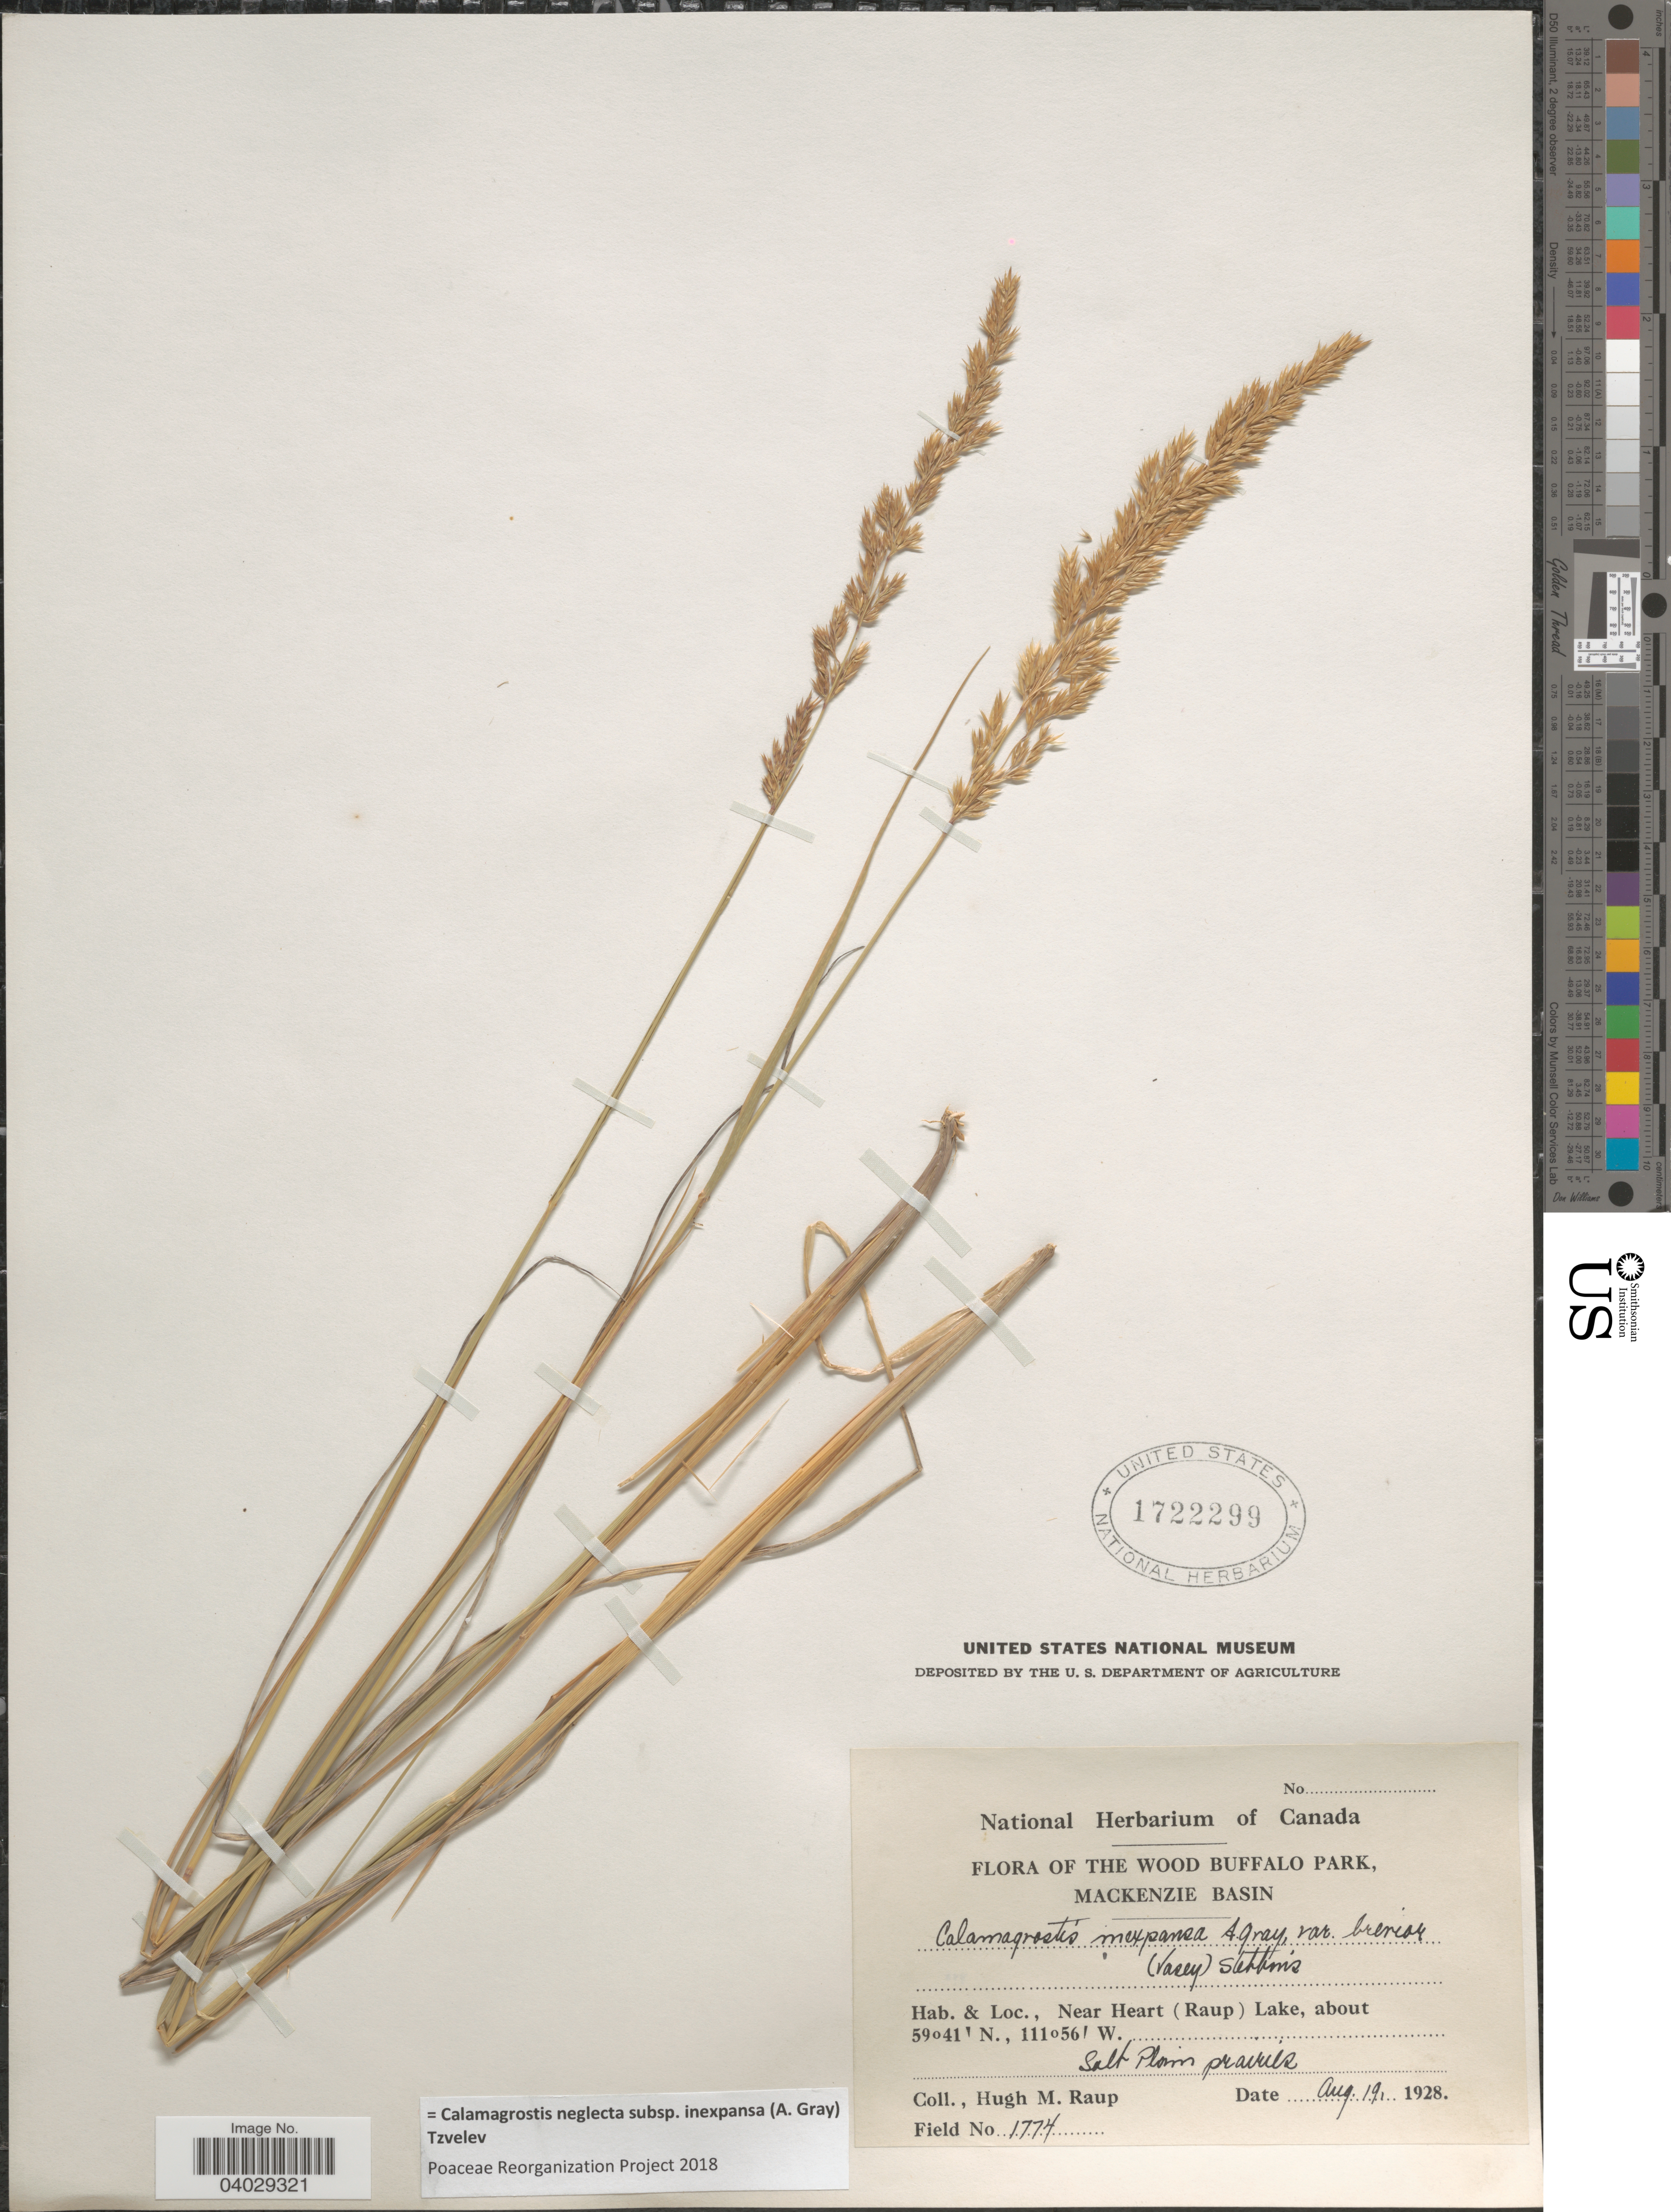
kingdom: Plantae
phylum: Tracheophyta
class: Liliopsida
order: Poales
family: Poaceae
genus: Calamagrostis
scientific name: Calamagrostis neglecta subsp. inexpansa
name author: (A. Gray) Tzvelev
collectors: H. Raup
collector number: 1774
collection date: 1928-08-19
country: Canada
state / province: Alberta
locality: The Wood Buffalo Park, Mackenzie Basin. Near Heart (Raup) Lake.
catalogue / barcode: US 1722299